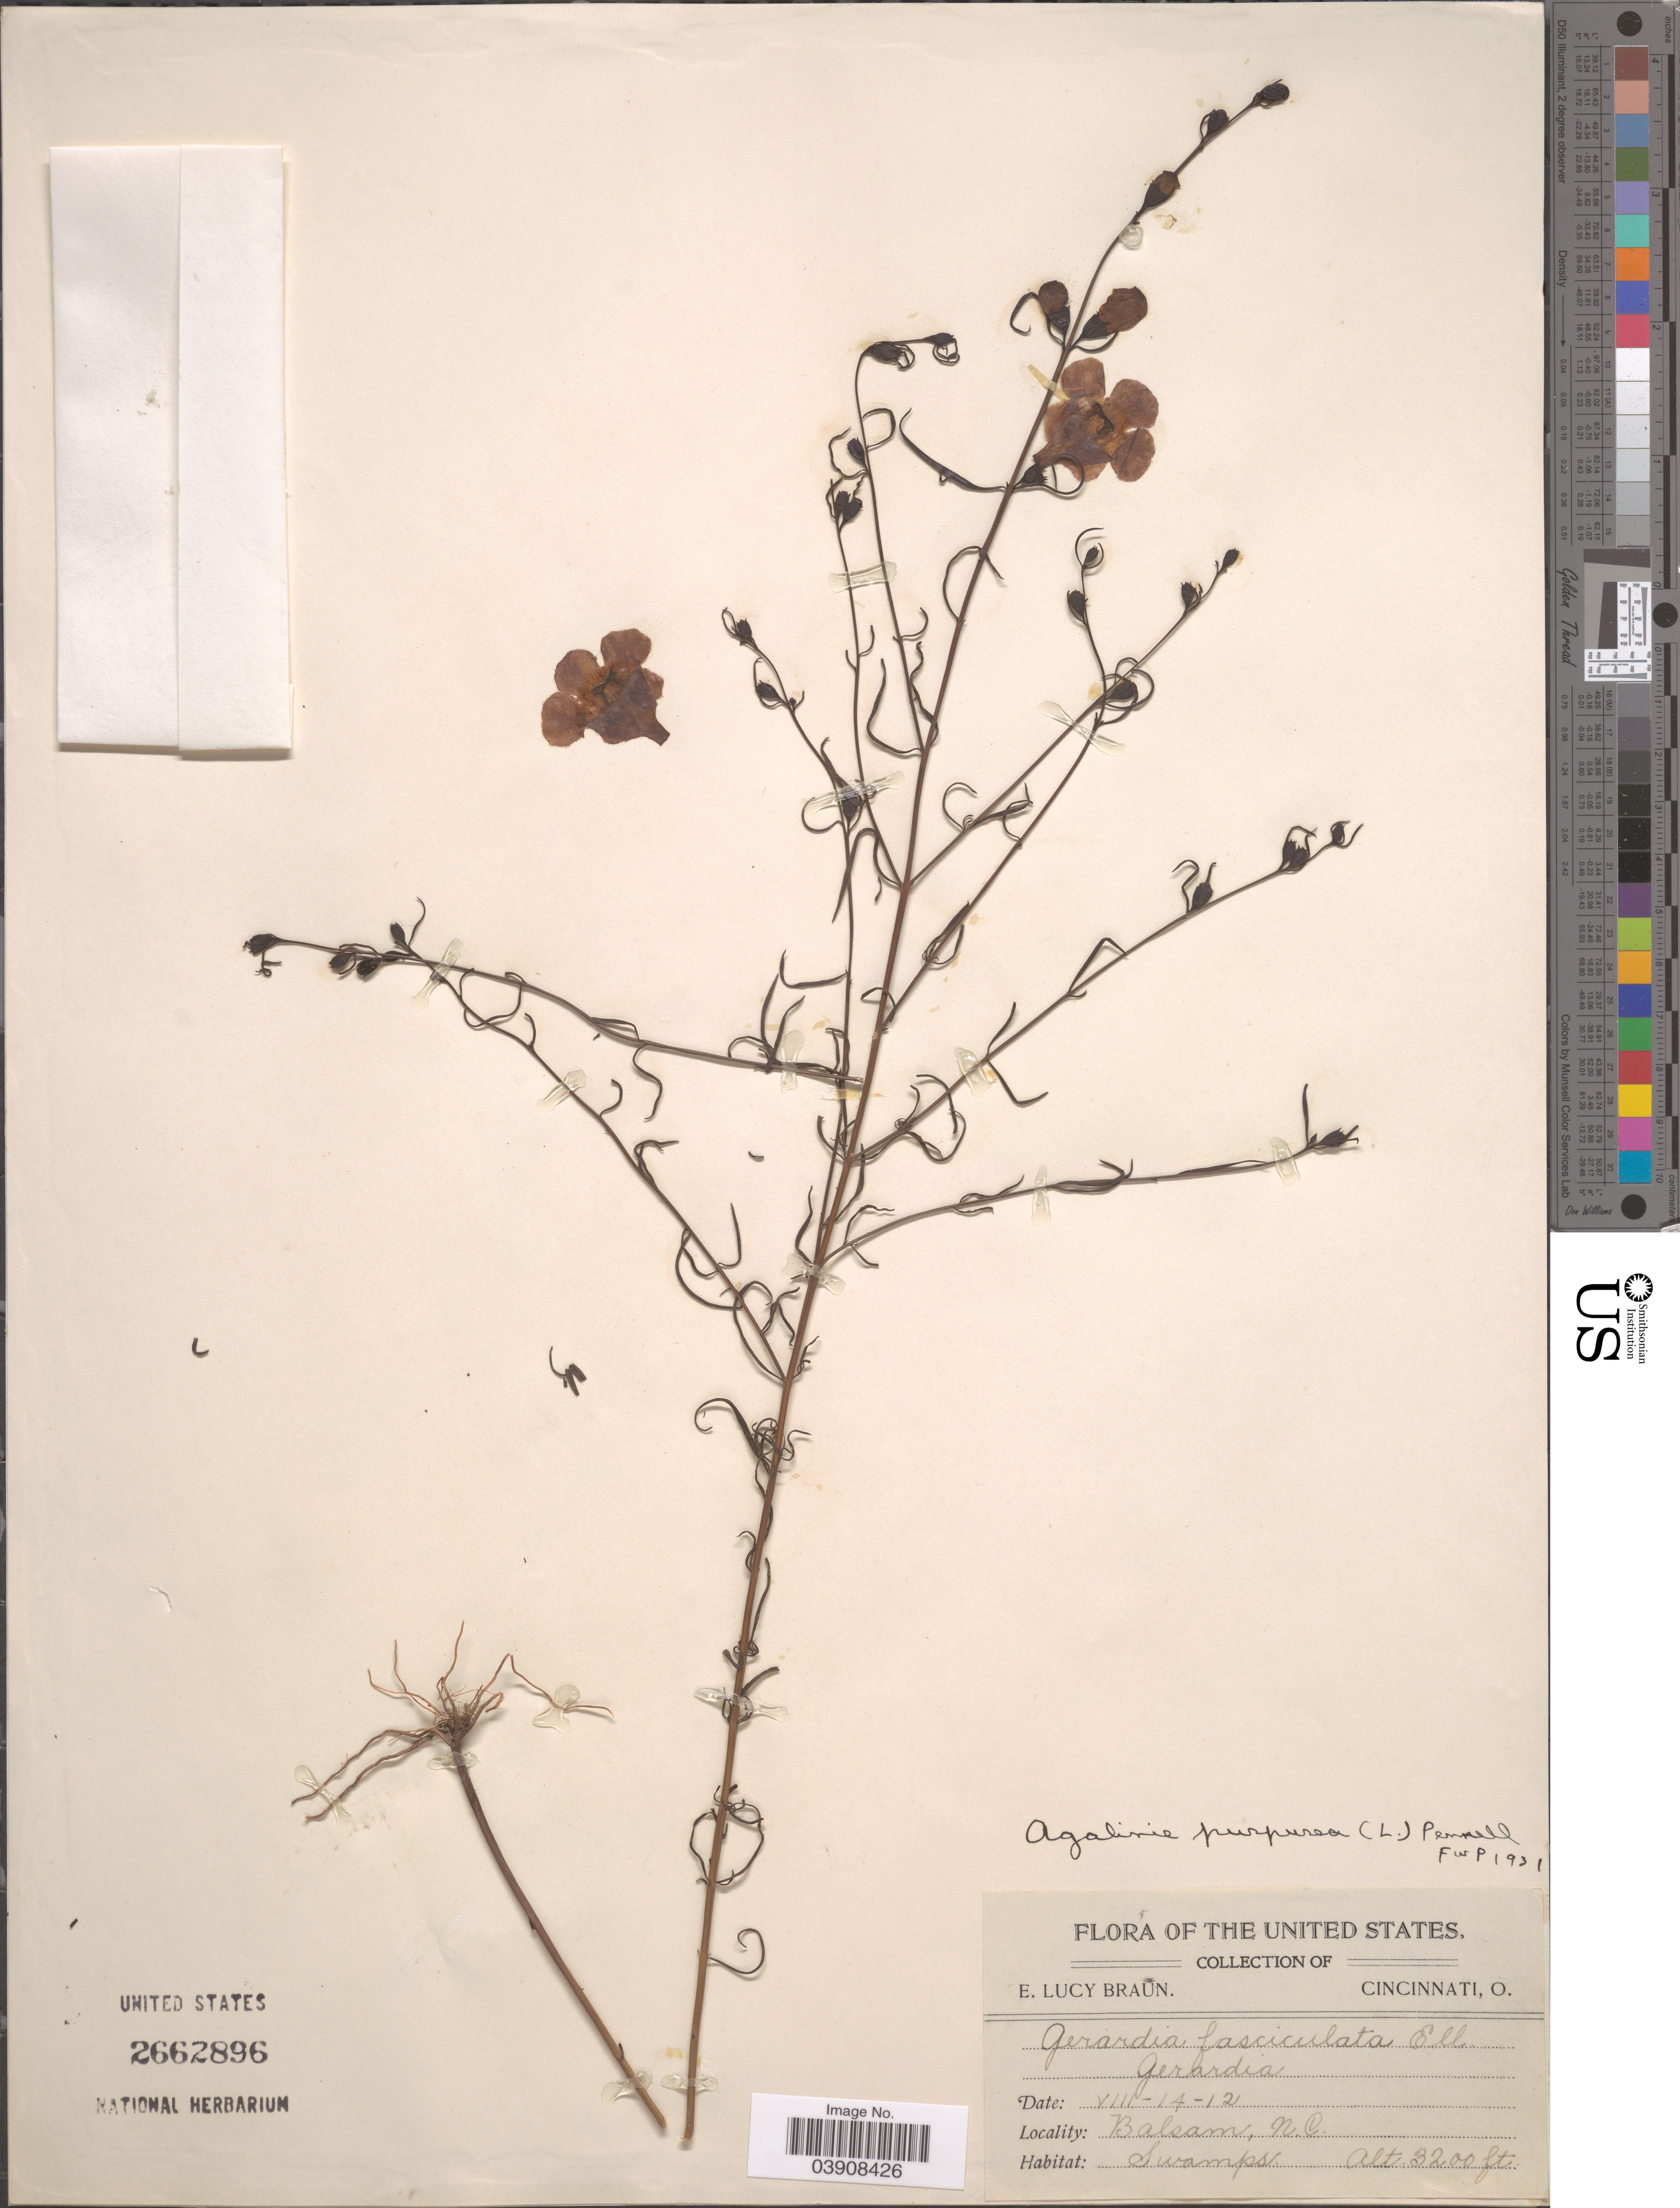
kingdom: Plantae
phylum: Tracheophyta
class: Magnoliopsida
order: Lamiales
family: Orobanchaceae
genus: Agalinis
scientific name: Agalinis purpurea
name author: (L.) Pennell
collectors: E. L. Braun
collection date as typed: Transcribed d/m/y: 14/8/12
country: United States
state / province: North Carolina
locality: Balsam.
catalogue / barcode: US 2662896